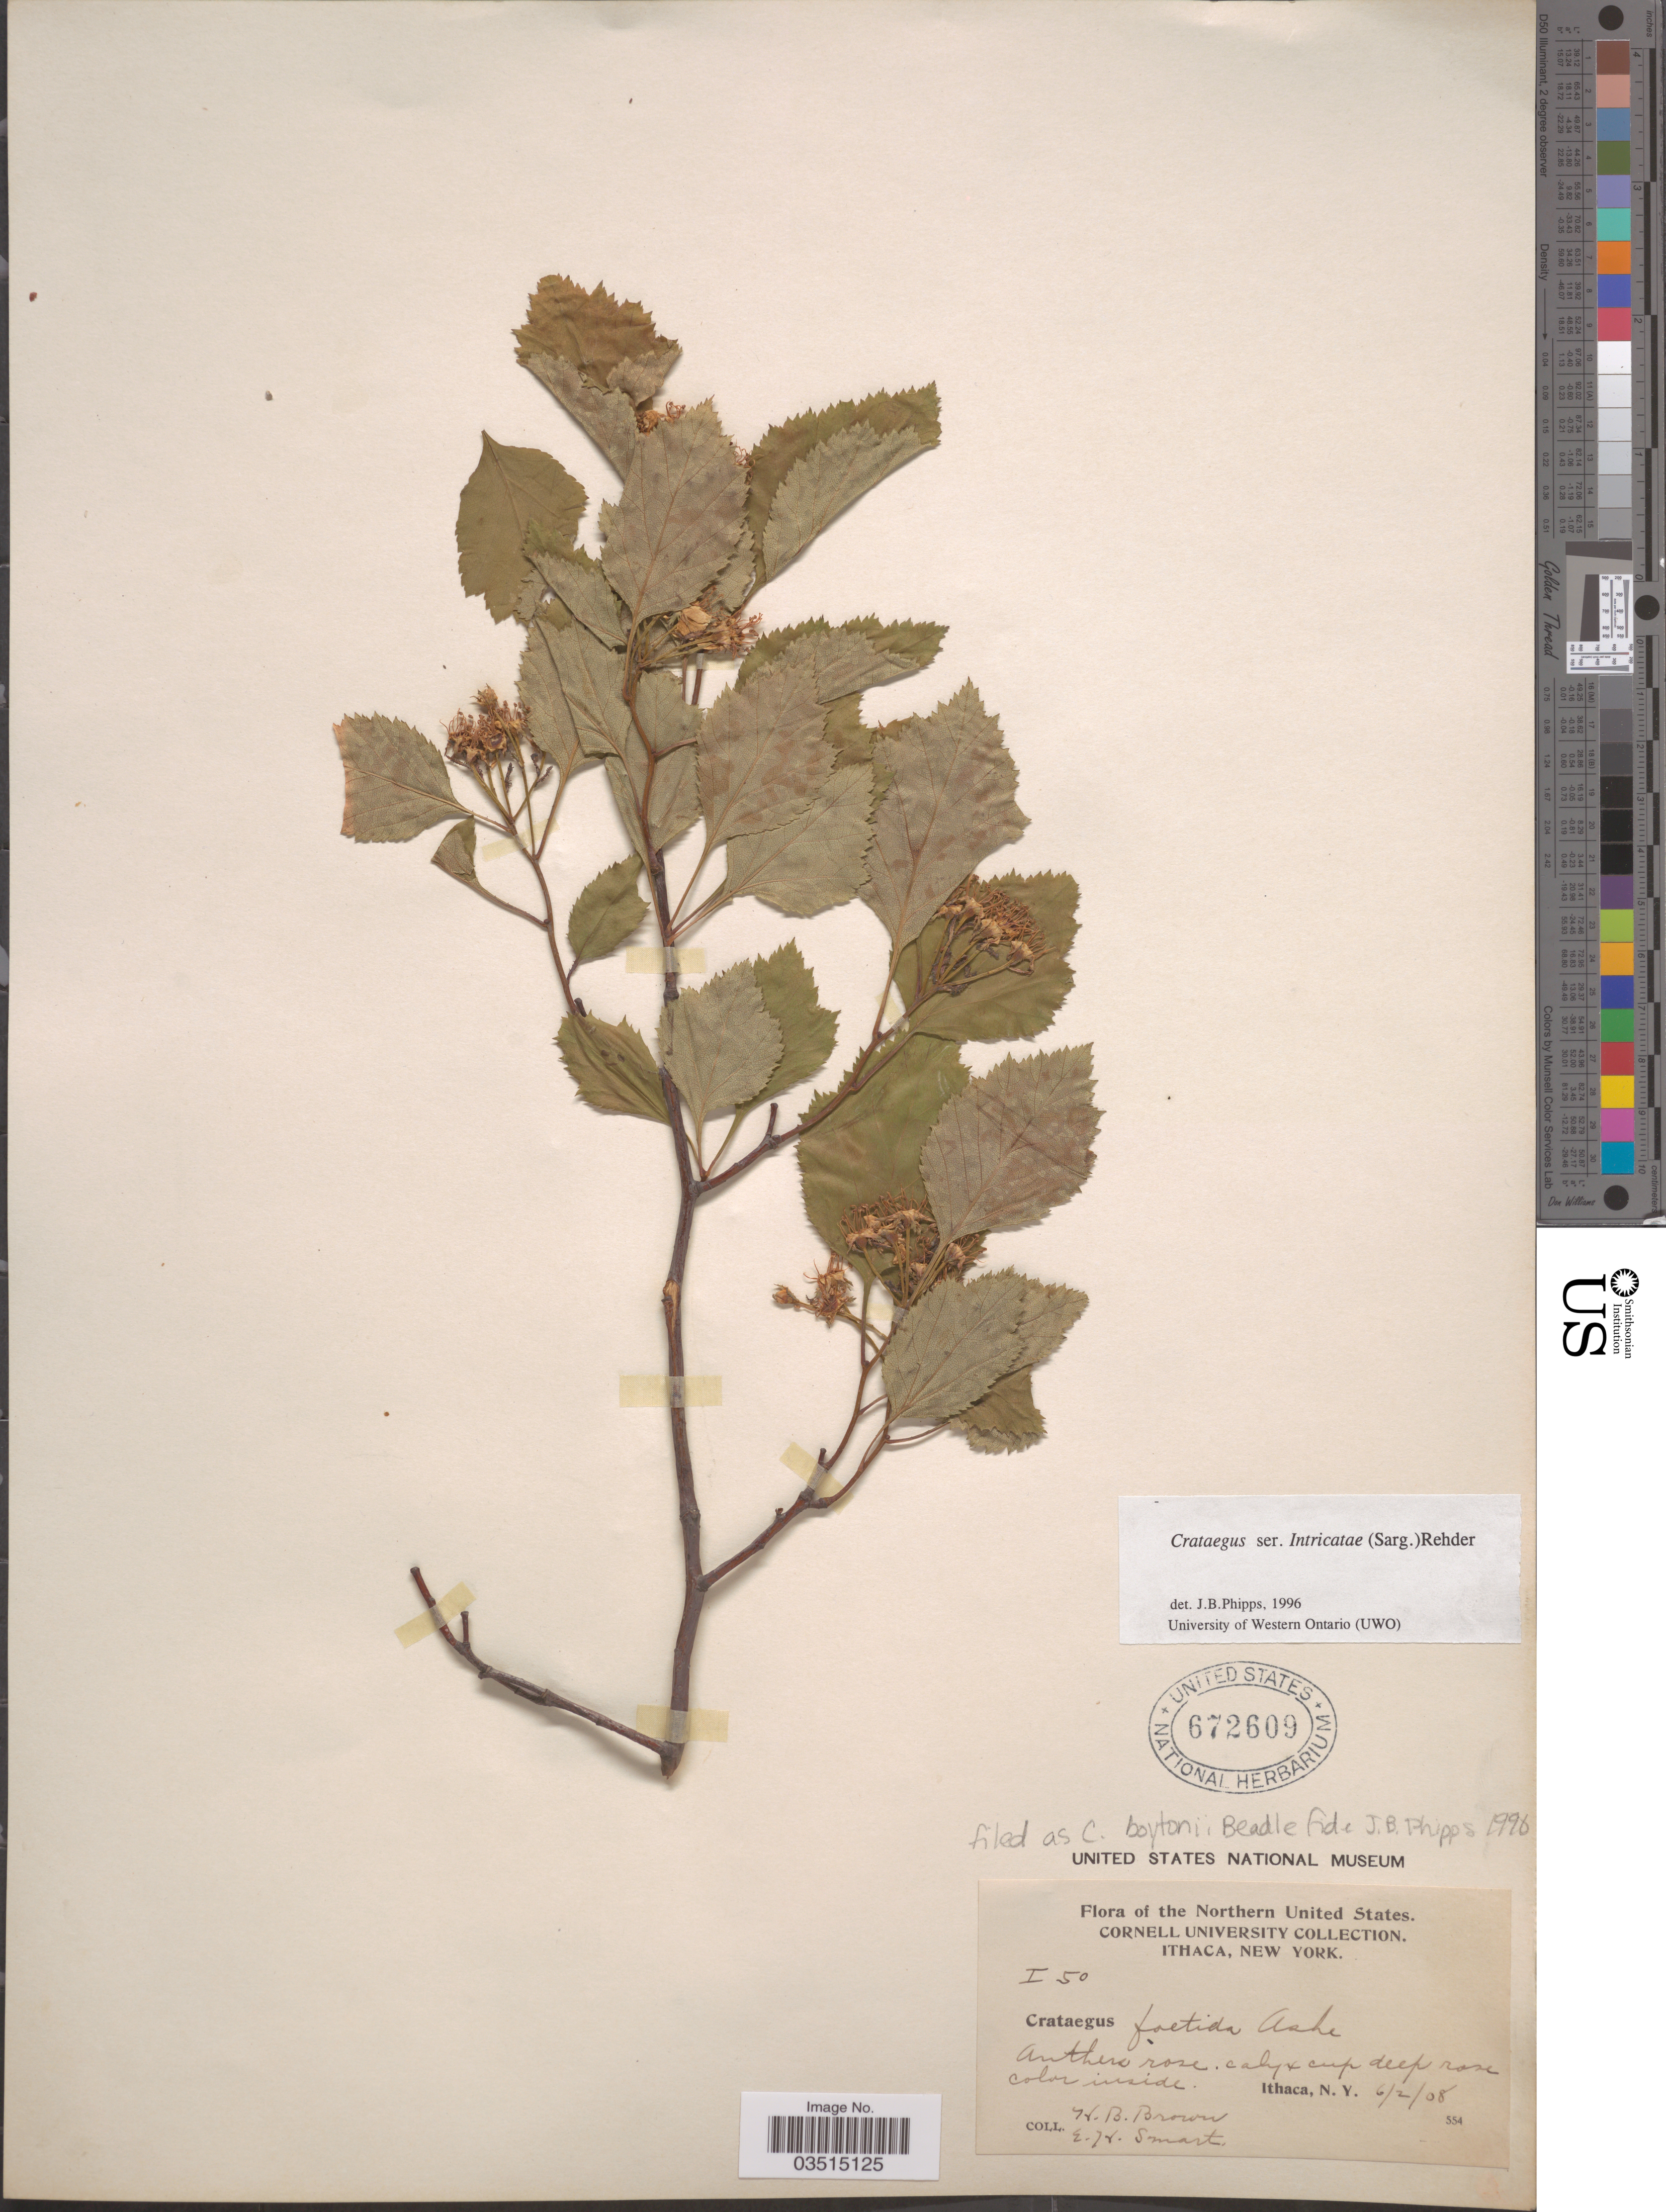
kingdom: Plantae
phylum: Tracheophyta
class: Magnoliopsida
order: Rosales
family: Rosaceae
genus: Crataegus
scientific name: Crataegus intricata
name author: Lange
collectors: H. B. Brown & E. Smart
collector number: I50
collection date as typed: Transcribed d/m/y: 2/6/8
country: United States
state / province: New York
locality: Northern United States. Ithaca.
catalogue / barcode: US 672609